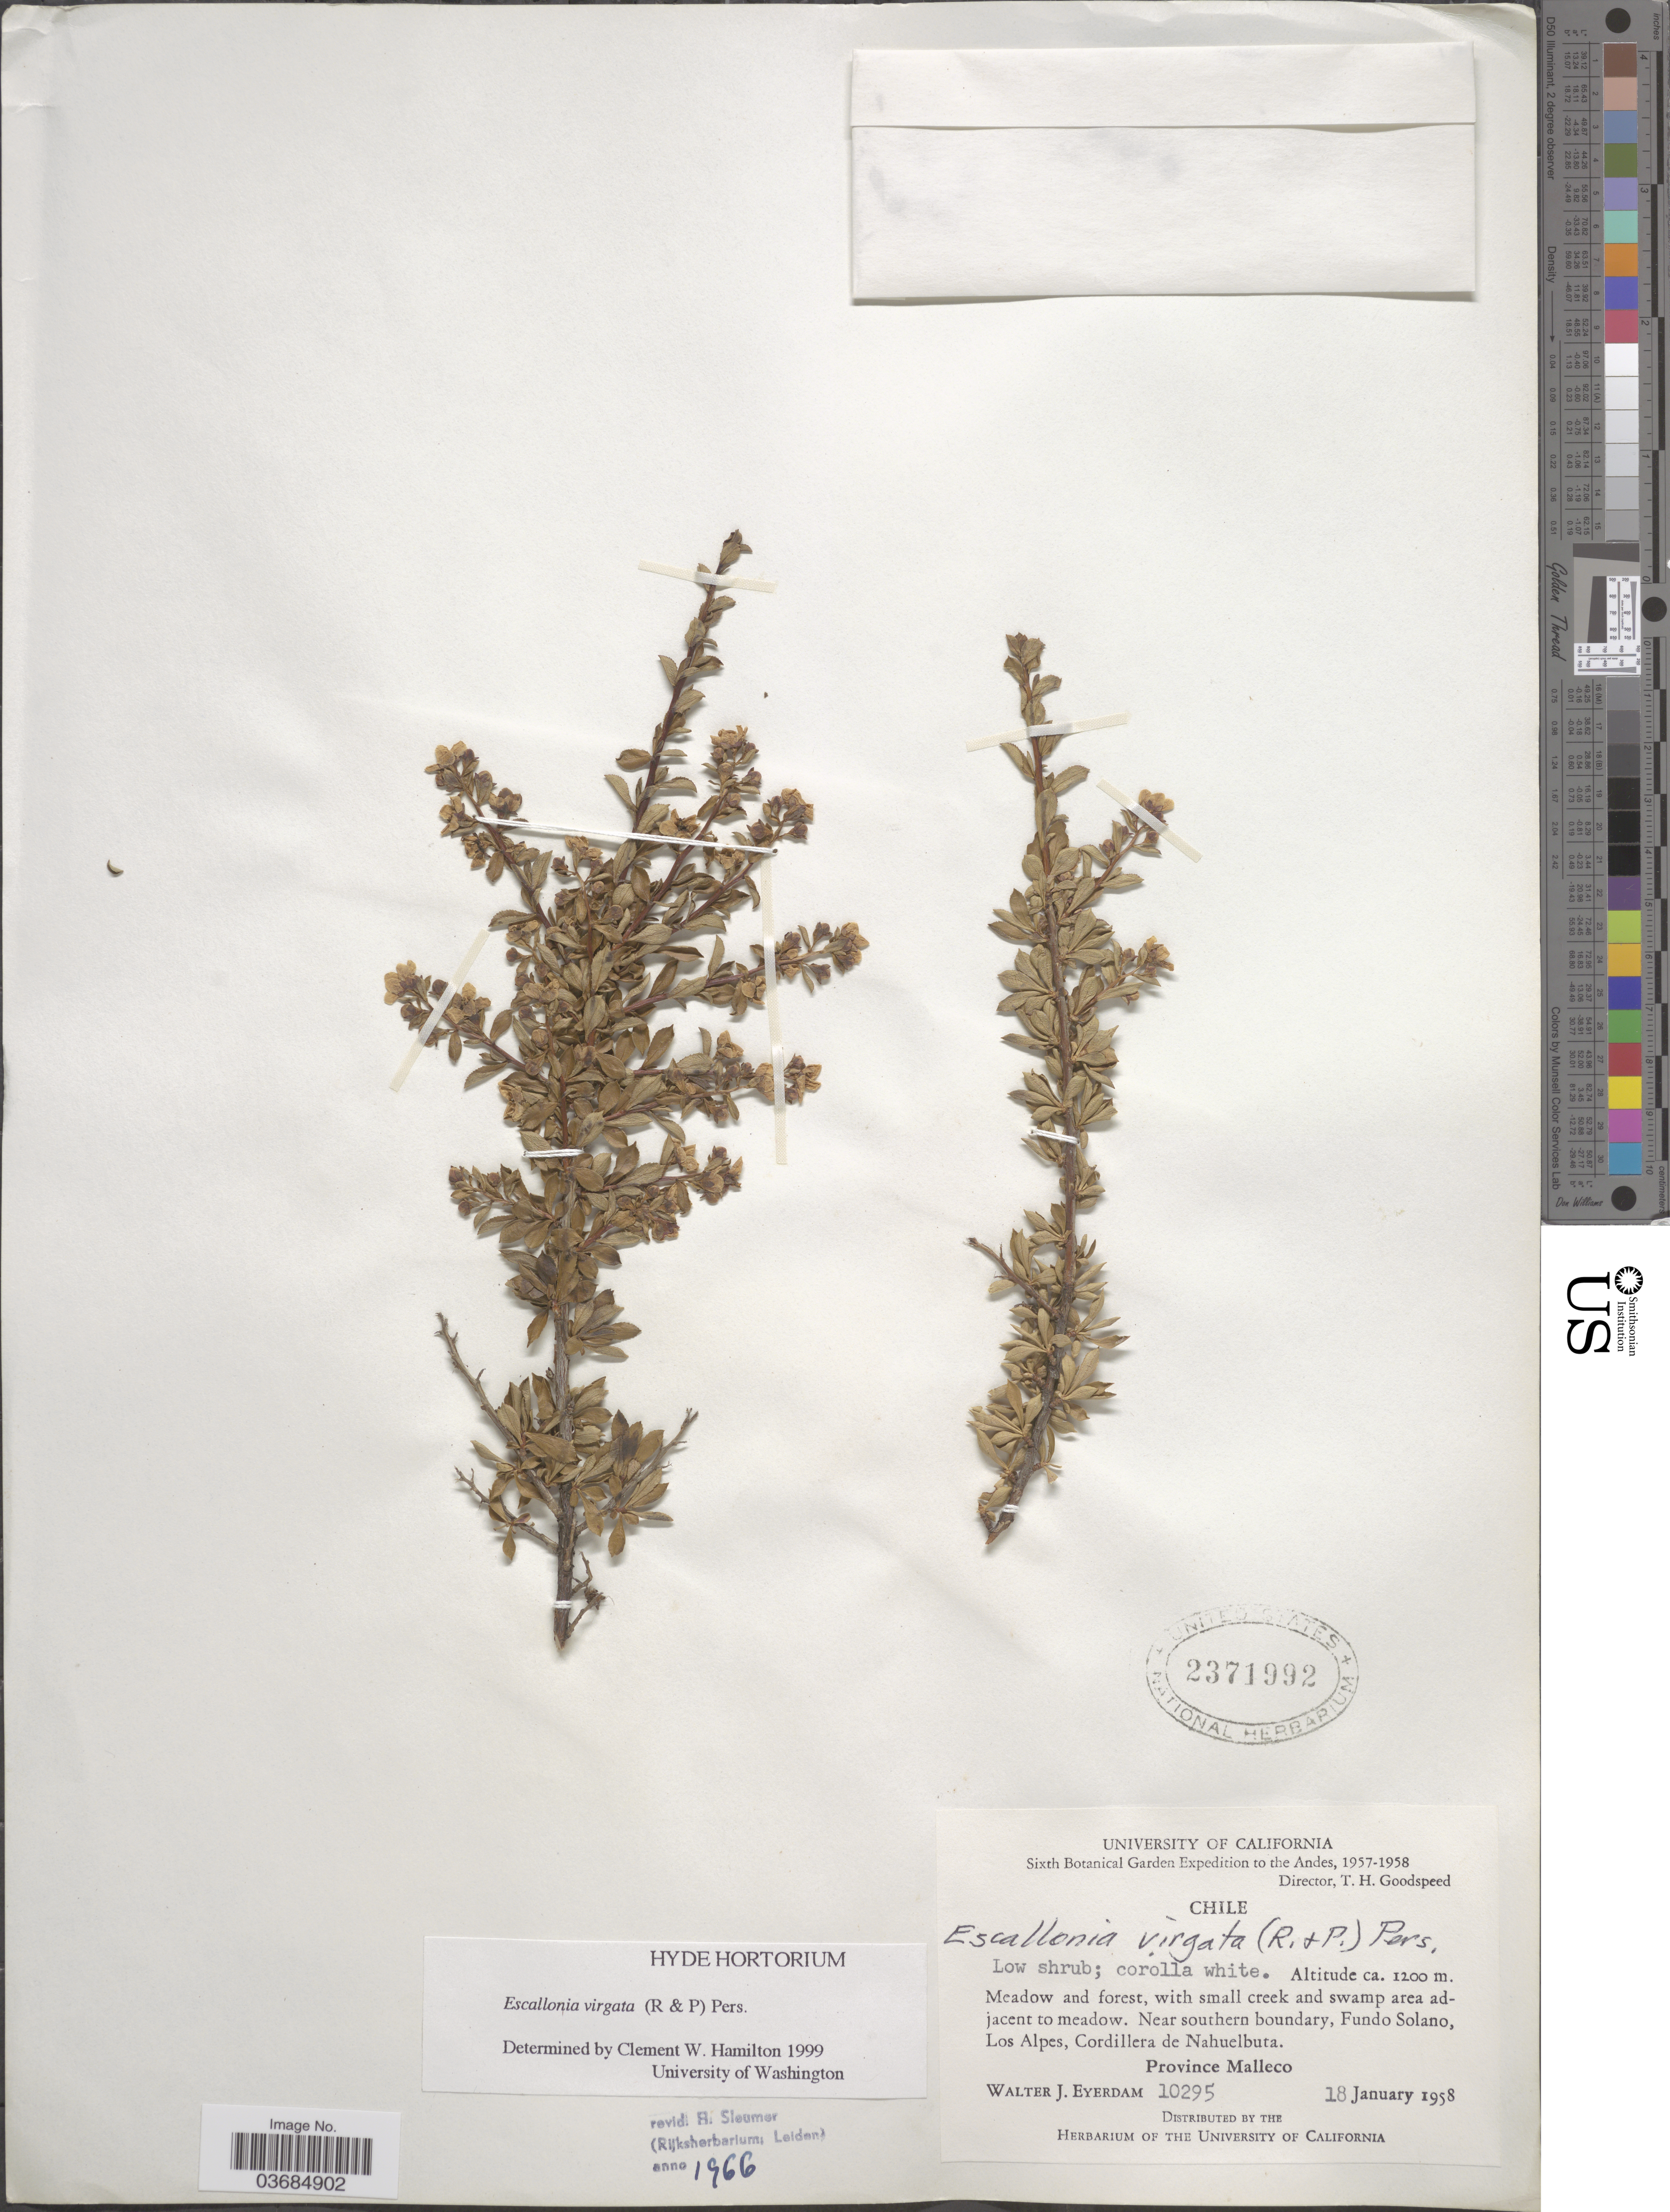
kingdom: Plantae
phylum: Tracheophyta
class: Magnoliopsida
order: Escalloniales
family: Escalloniaceae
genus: Escallonia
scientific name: Escallonia virgata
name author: (Ruiz & Pav.) Pers.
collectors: W. J. Eyerdam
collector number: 10295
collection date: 1958-01-18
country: Chile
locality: Sixth Botanical Garden Expedition to the Andes, 1957-1958. Meadow and forest, with small creek and swamp area adjacent meadow. Near southern boundary, Fundo Solano, Los Alpes, Cordillera de Nahuelbuta. Province Malleco.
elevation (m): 1200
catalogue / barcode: US 2371992